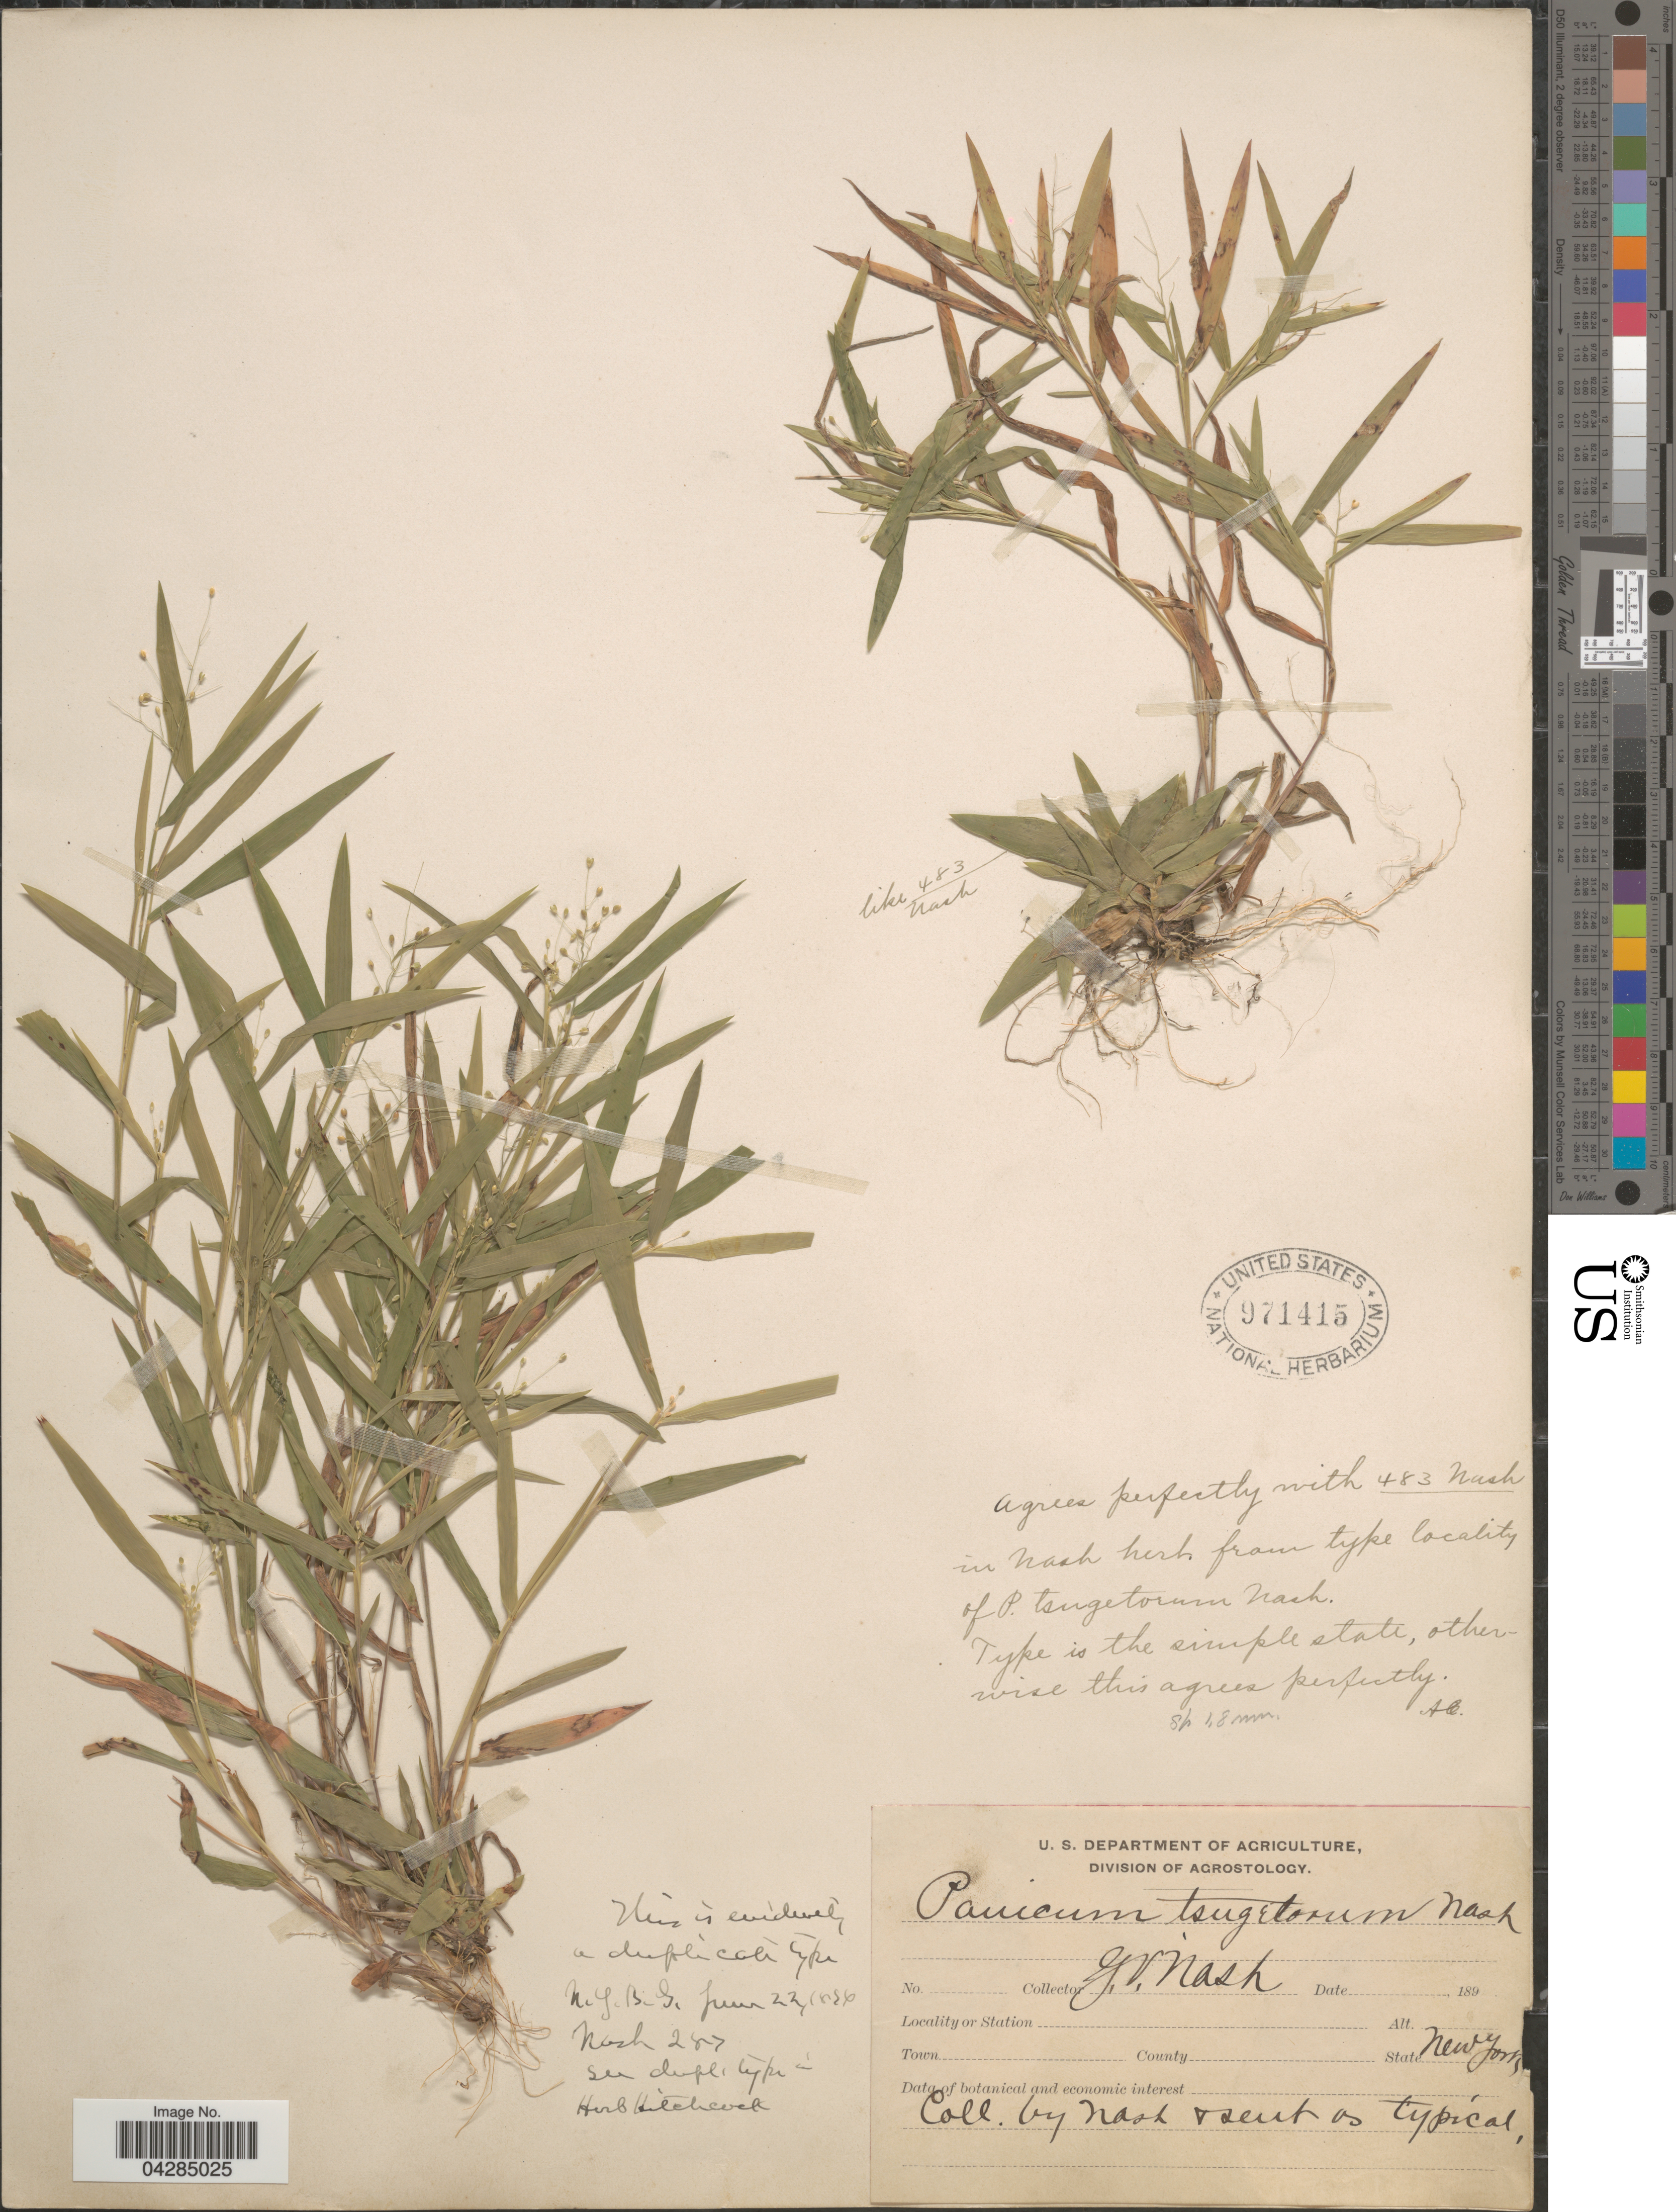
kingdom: Plantae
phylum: Tracheophyta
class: Liliopsida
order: Poales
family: Poaceae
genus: Dichanthelium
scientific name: Dichanthelium portoricense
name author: (Desv. ex Ham.) B.F. Hansen & Wunderlin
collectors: G. V. Nash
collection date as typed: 189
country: United States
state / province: New York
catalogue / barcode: US 971415